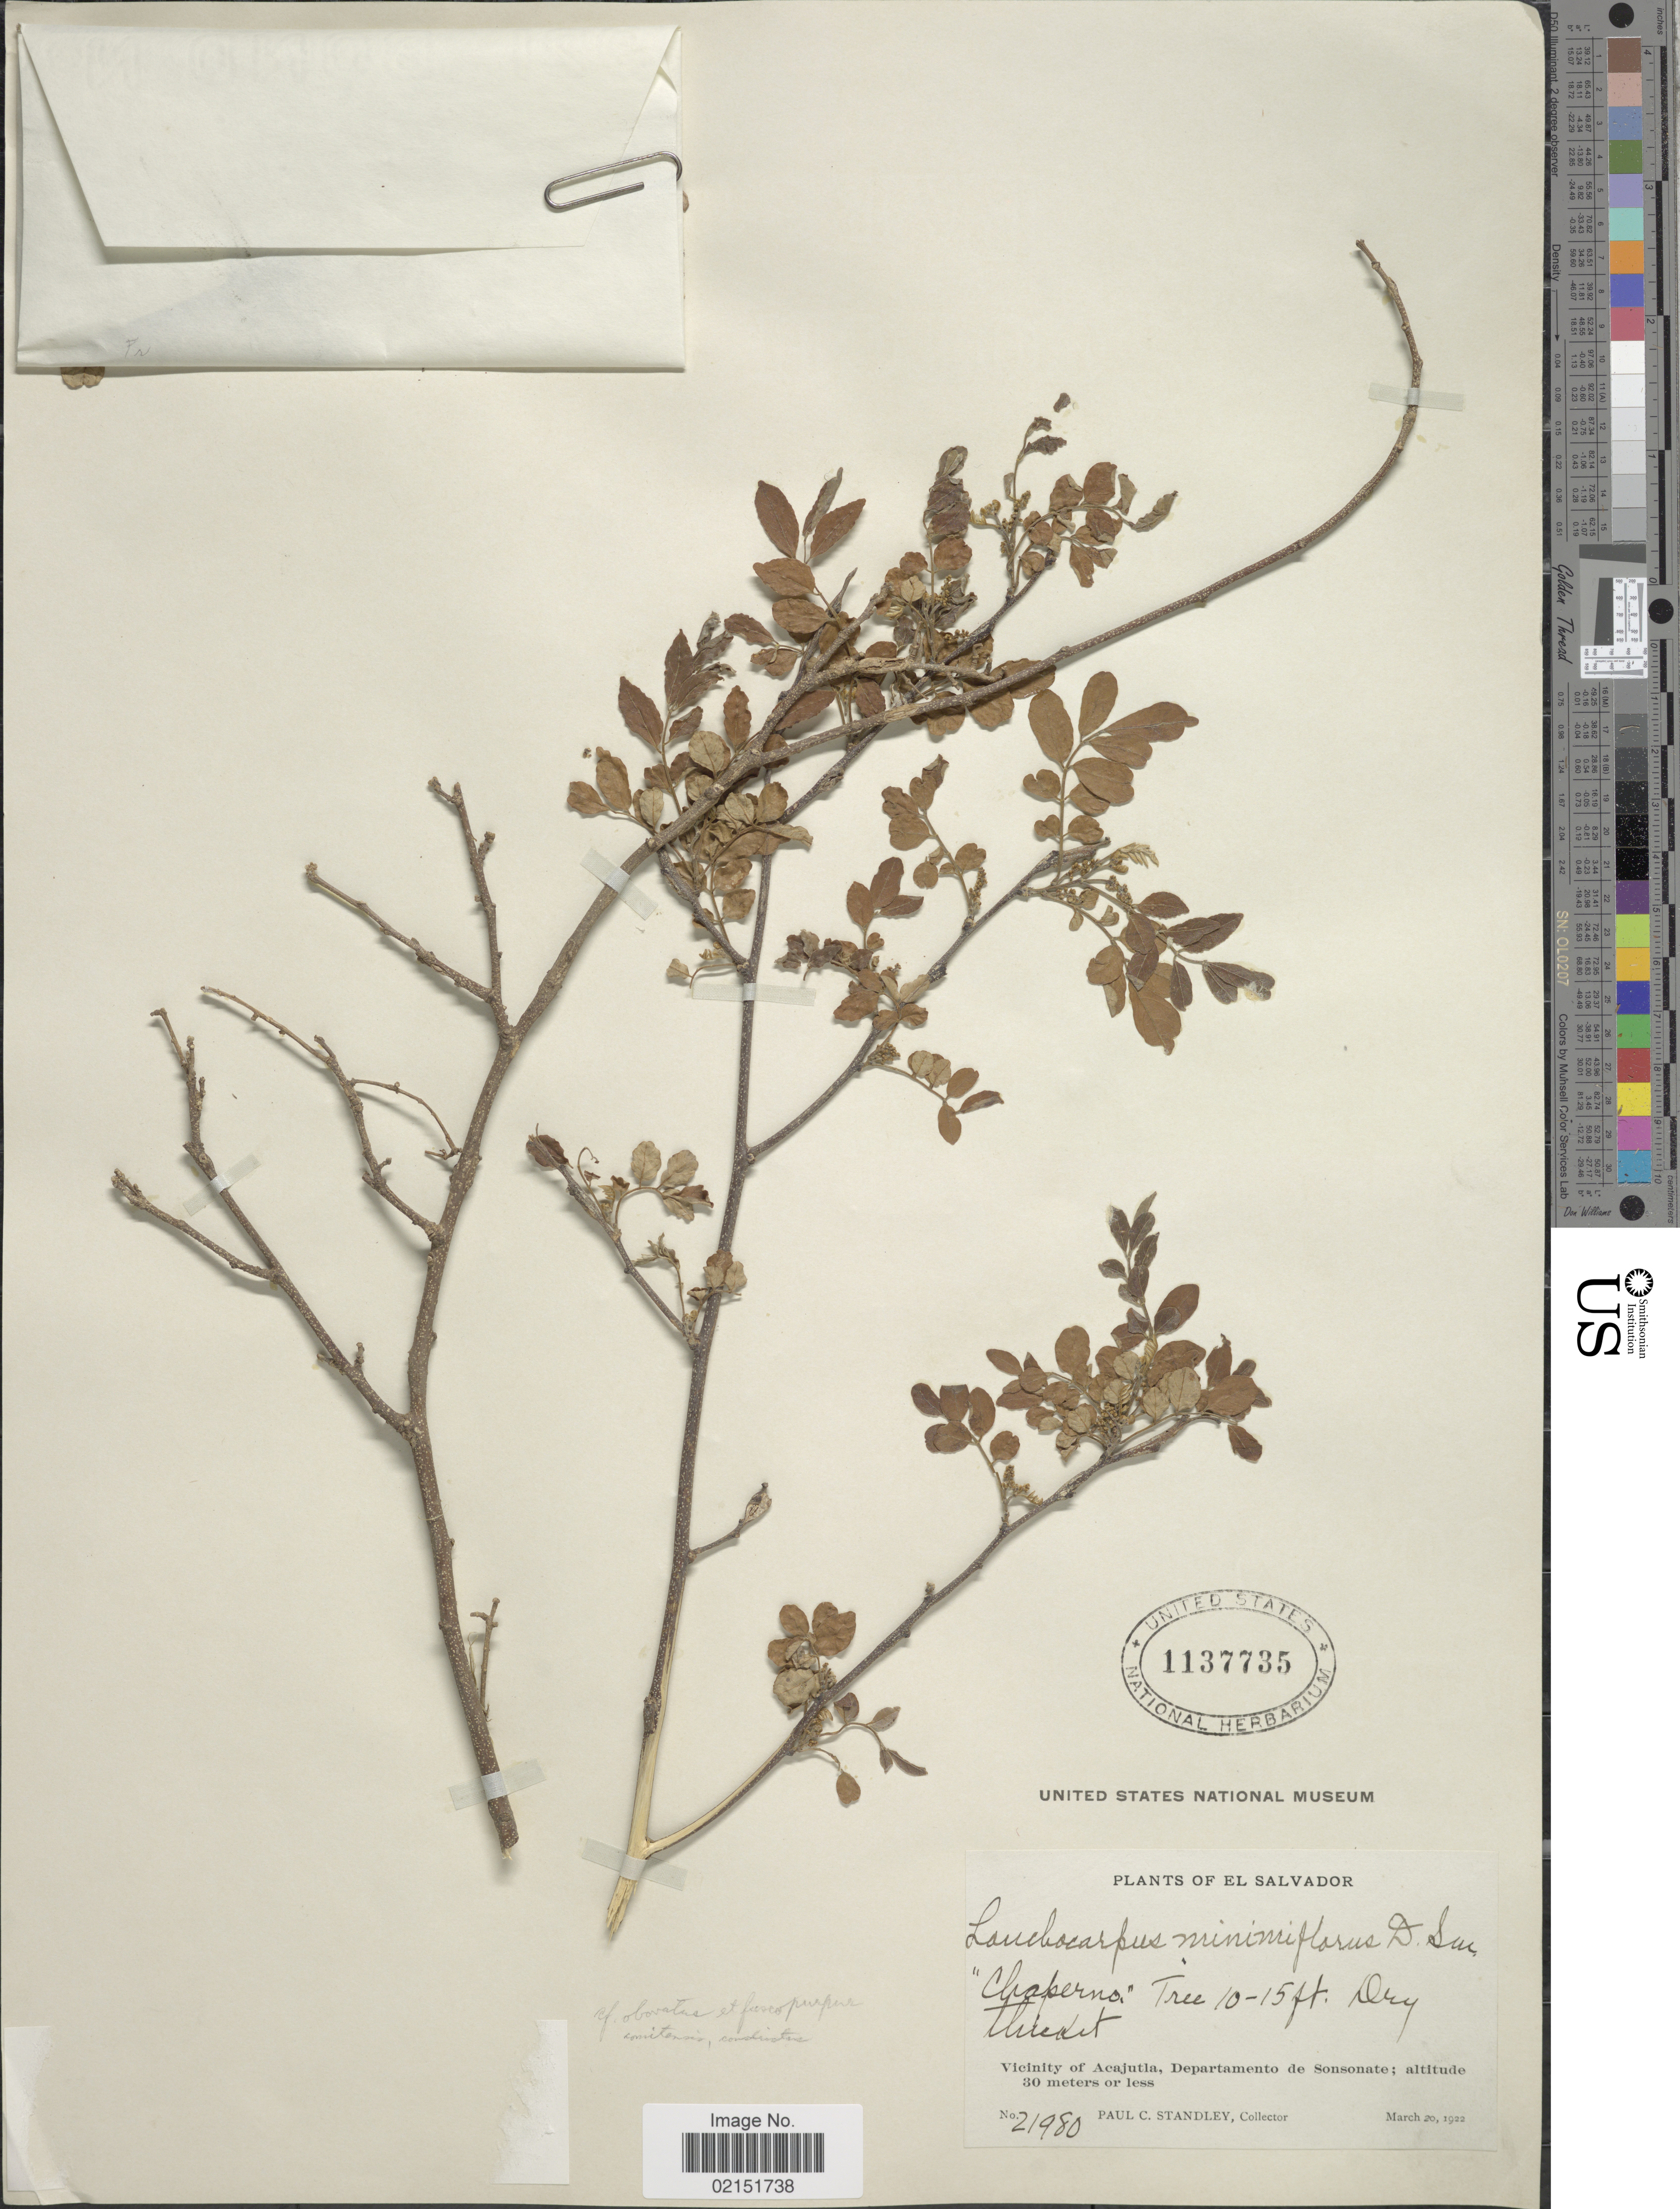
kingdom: Plantae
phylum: Tracheophyta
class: Magnoliopsida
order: Fabales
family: Fabaceae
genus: Lonchocarpus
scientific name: Lonchocarpus minimiflorus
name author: Donn. Sm.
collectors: P. C. Standley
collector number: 21980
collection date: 1922-03-20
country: El Salvador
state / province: Sonsonate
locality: Vicinity of Acajutla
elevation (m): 30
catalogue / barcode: US 1137735